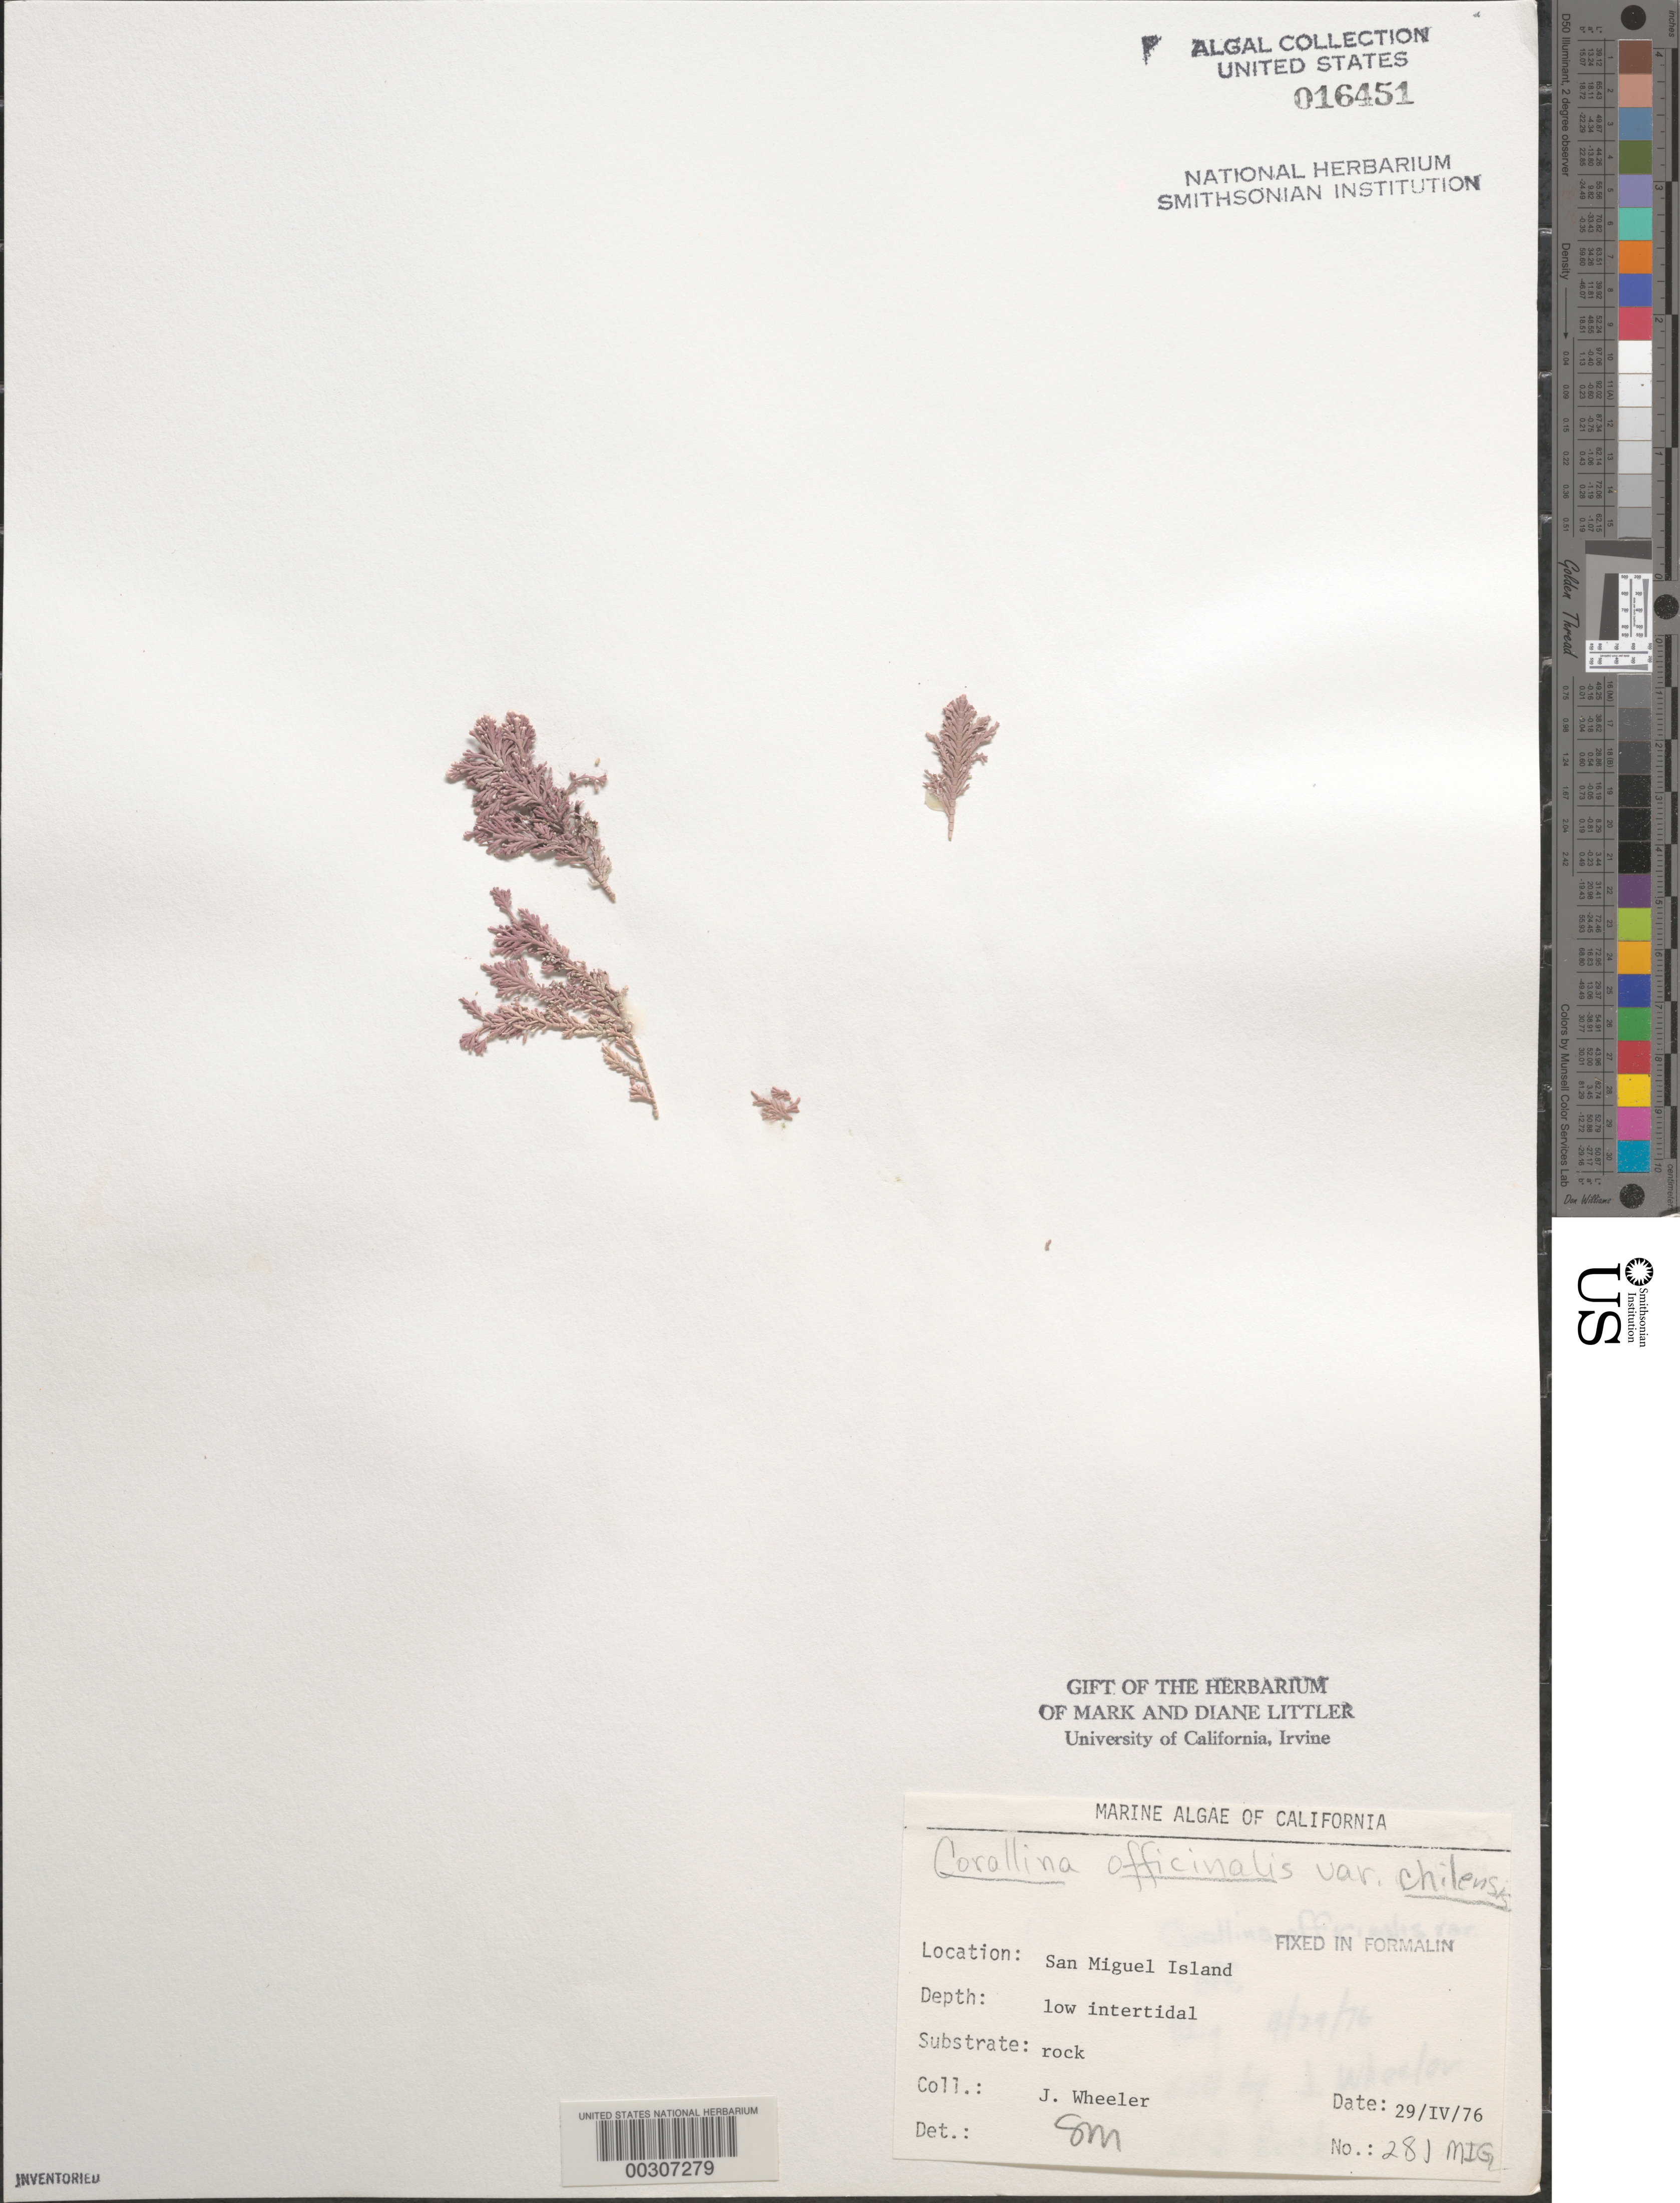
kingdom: Plantae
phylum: Rhodophyta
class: Florideophyceae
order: Corallinales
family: Corallinaceae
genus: Corallina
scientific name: Corallina officinalis var. chilensis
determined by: Murray, S. N.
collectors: J. L. Wheeler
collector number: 281-mig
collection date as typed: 29 Apr 1976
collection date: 1976-04-29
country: United States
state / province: California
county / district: Santa Barbara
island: San Miguel Island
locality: Cuyler Harbor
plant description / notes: BLM-SOCALBIGHT Rocky Intertidal Survey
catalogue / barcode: US 16451